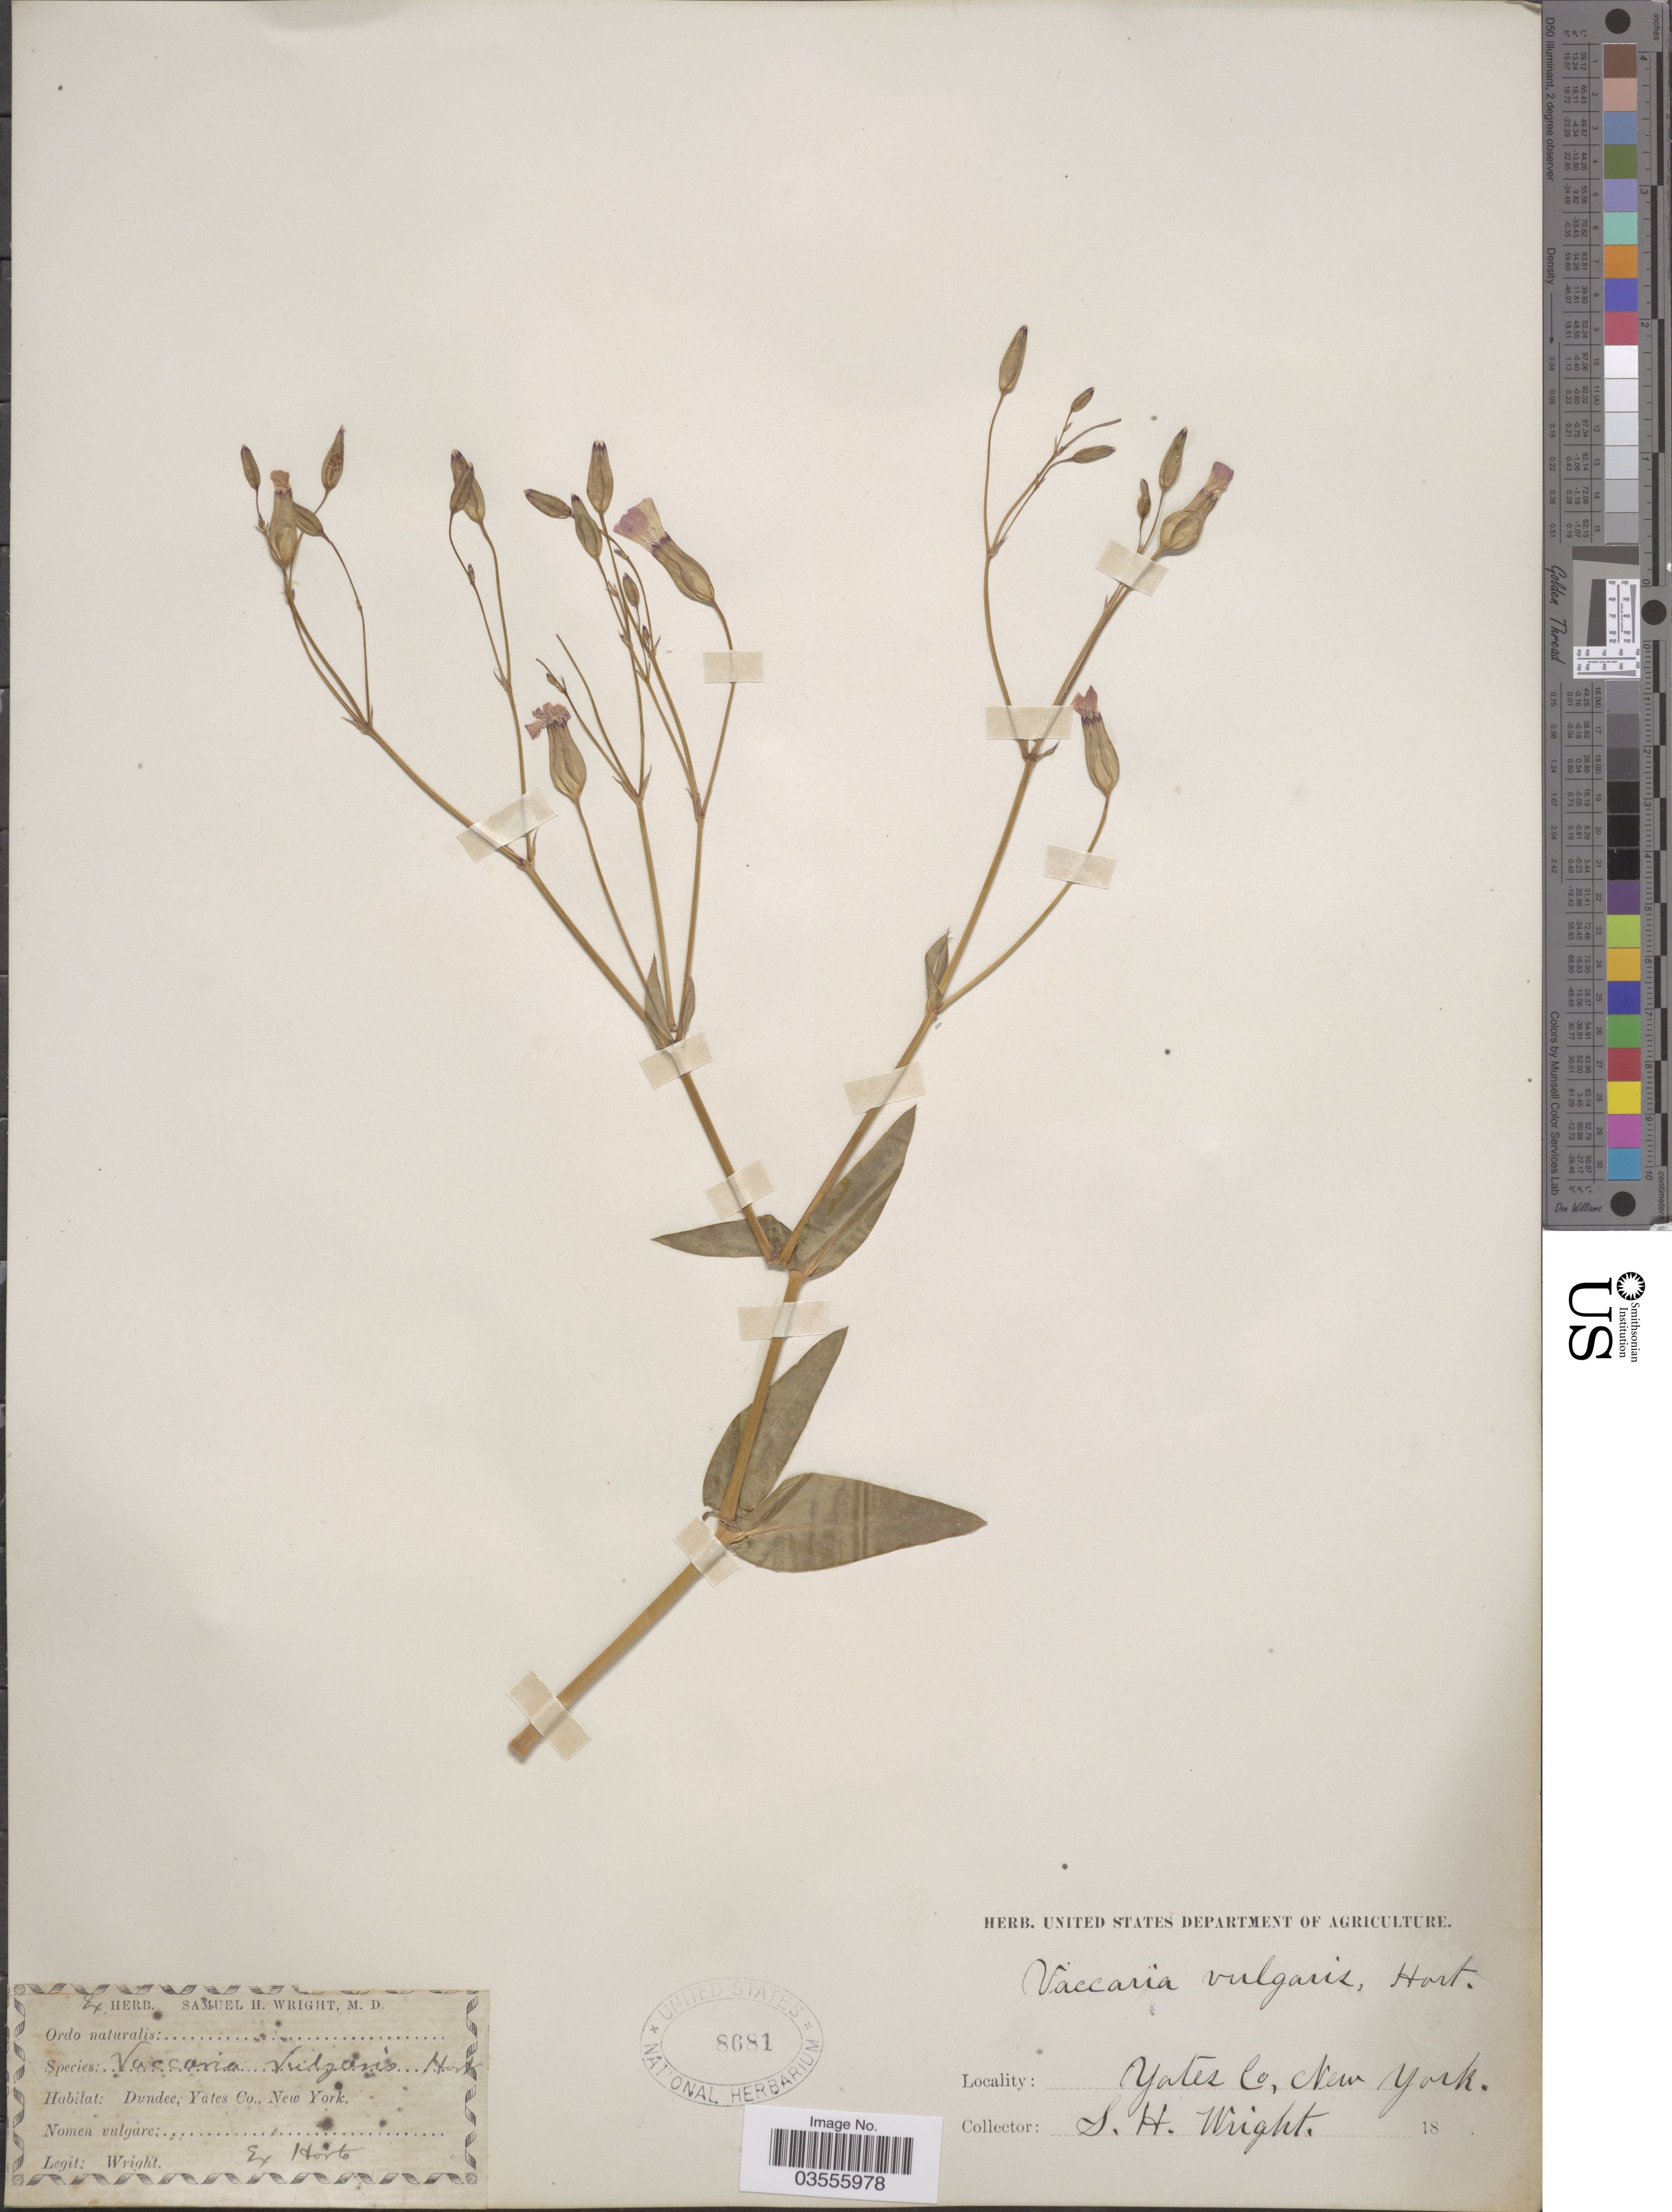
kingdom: Plantae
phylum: Tracheophyta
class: Magnoliopsida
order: Caryophyllales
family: Caryophyllaceae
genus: Vaccaria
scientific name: Vaccaria vaccaria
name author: (L.) Britton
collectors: S. H. Wright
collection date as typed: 18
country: United States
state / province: New York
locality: Yates Co. Dundee.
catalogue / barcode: US 8681